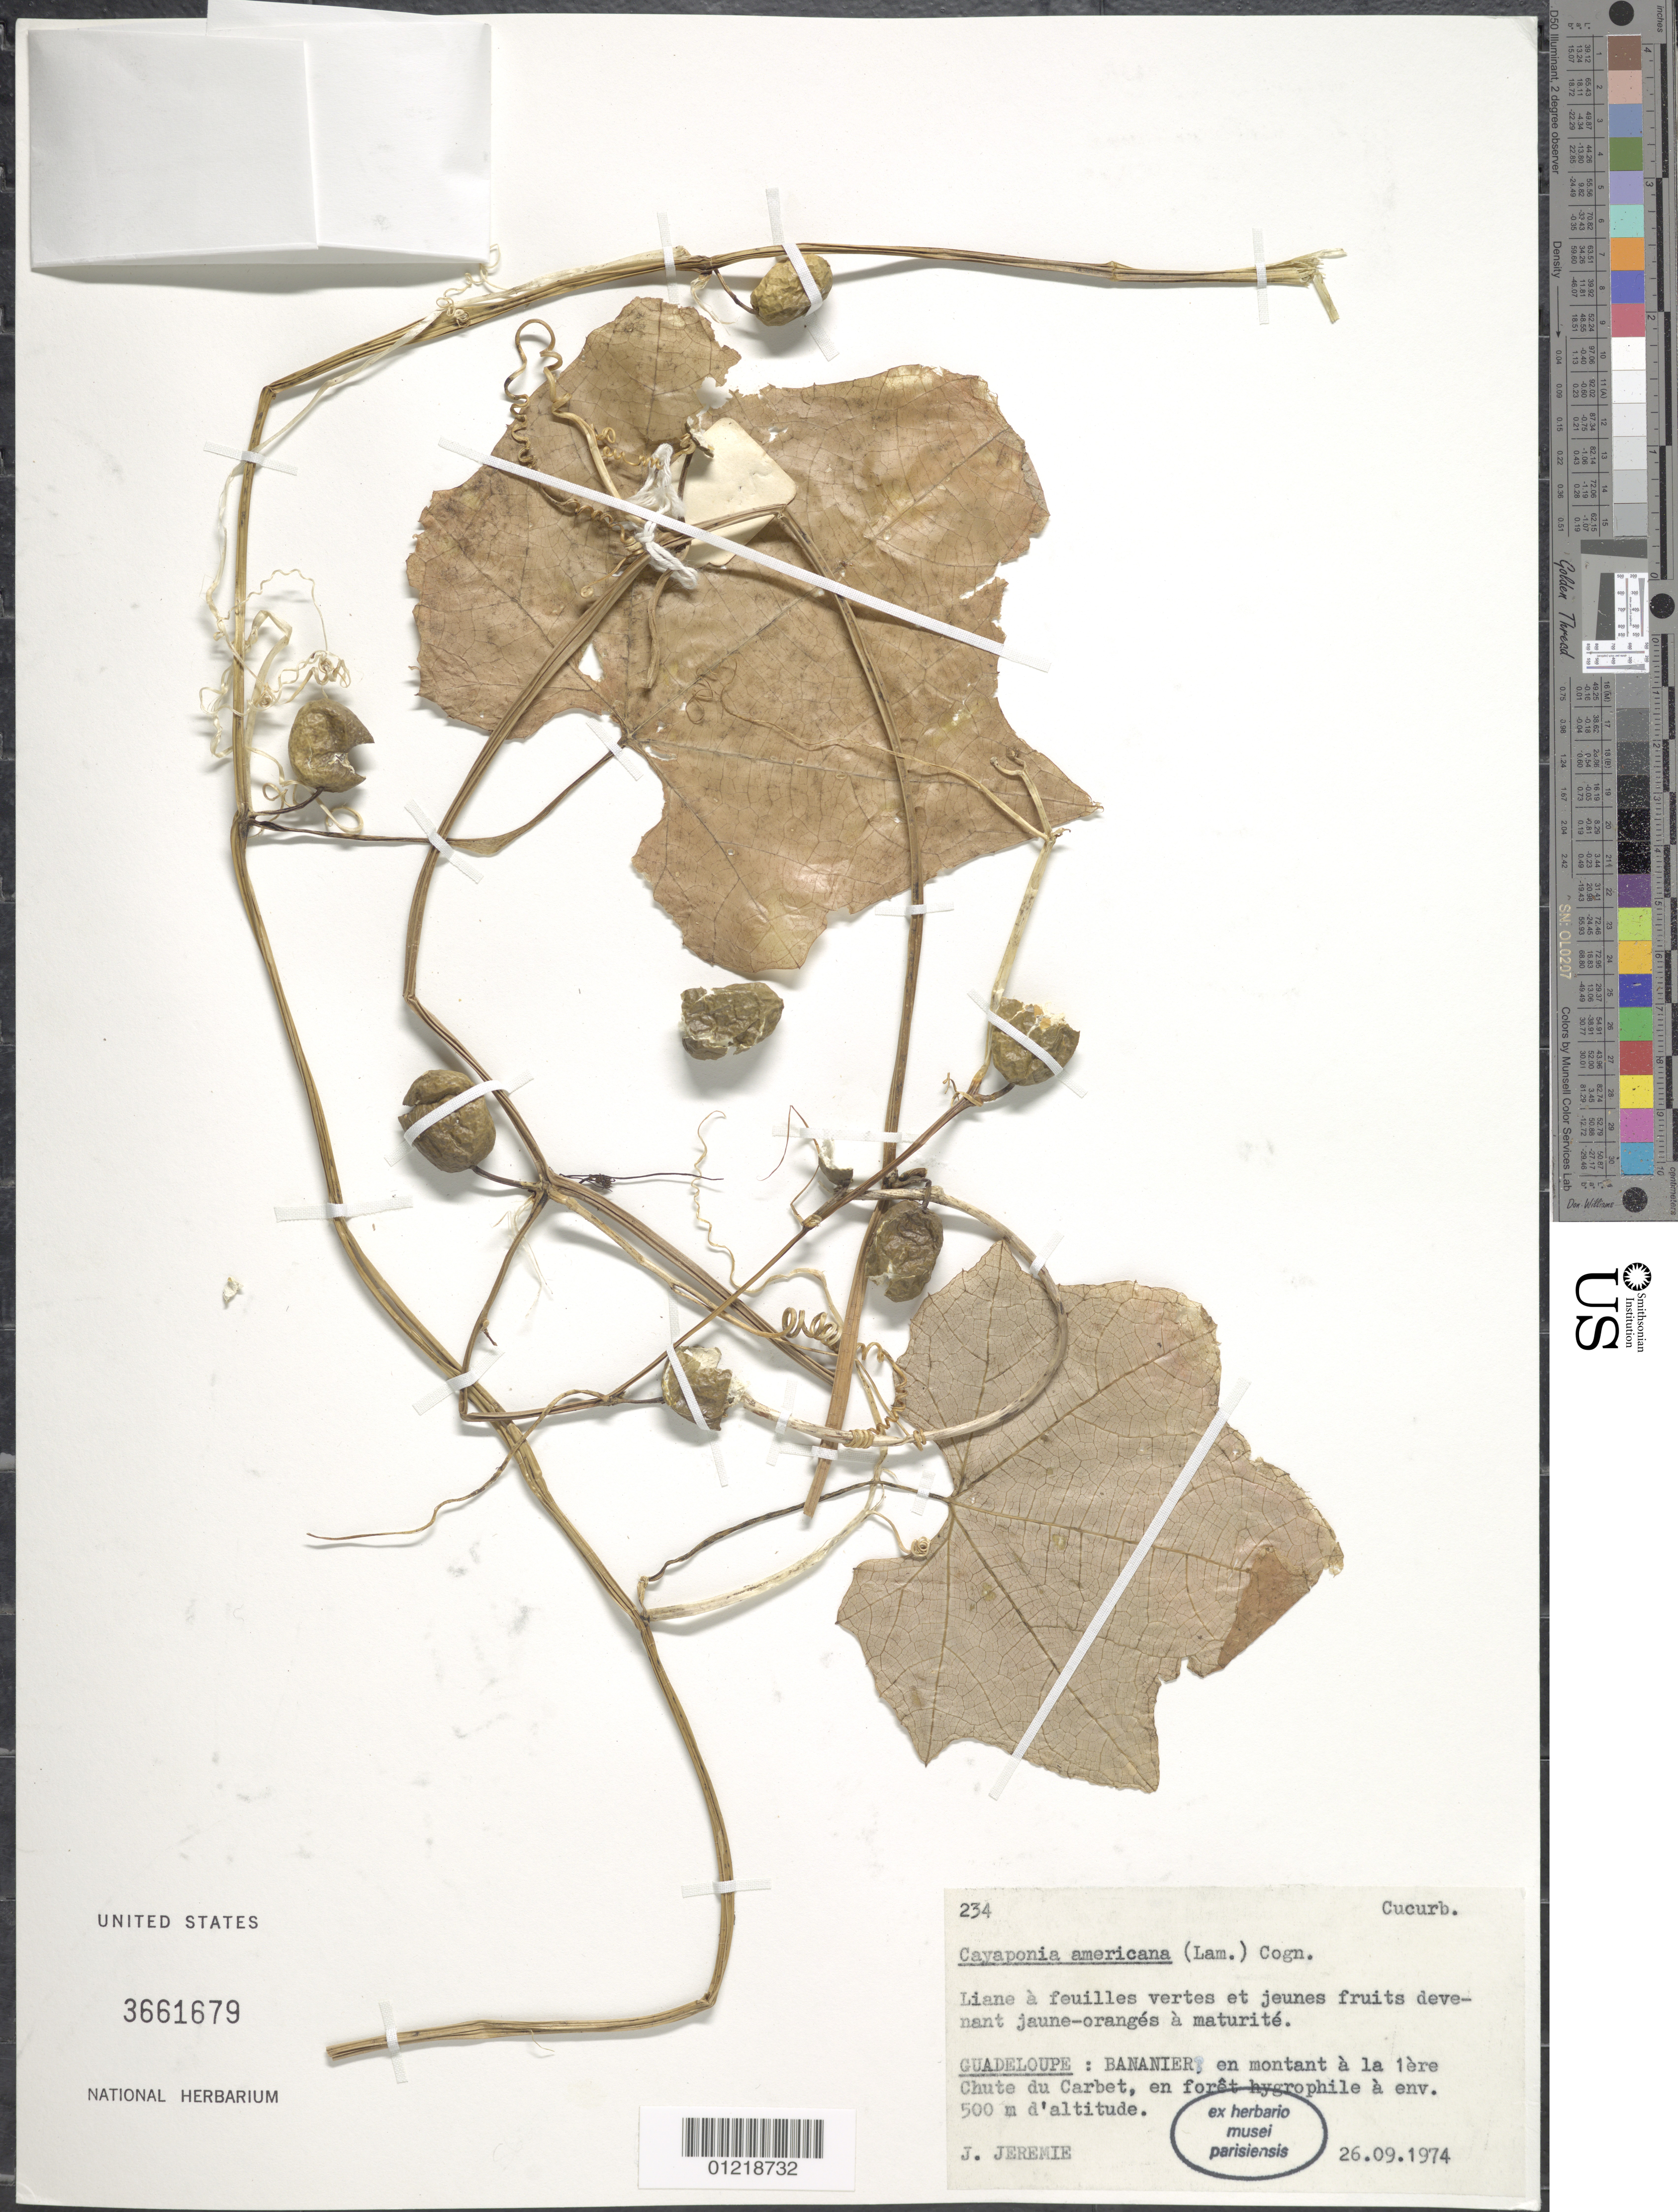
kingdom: Plantae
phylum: Tracheophyta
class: Magnoliopsida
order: Cucurbitales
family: Cucurbitaceae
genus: Cayaponia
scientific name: Cayaponia americana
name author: (Lam.) Cogn.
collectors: J. Jérémie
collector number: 234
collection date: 1974-09-26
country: Guadeloupe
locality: Chute du Carbet. Bananier, en montant à la lère Chute du Carbet.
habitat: En forêt hygrophile.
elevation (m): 500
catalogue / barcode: US 3661679